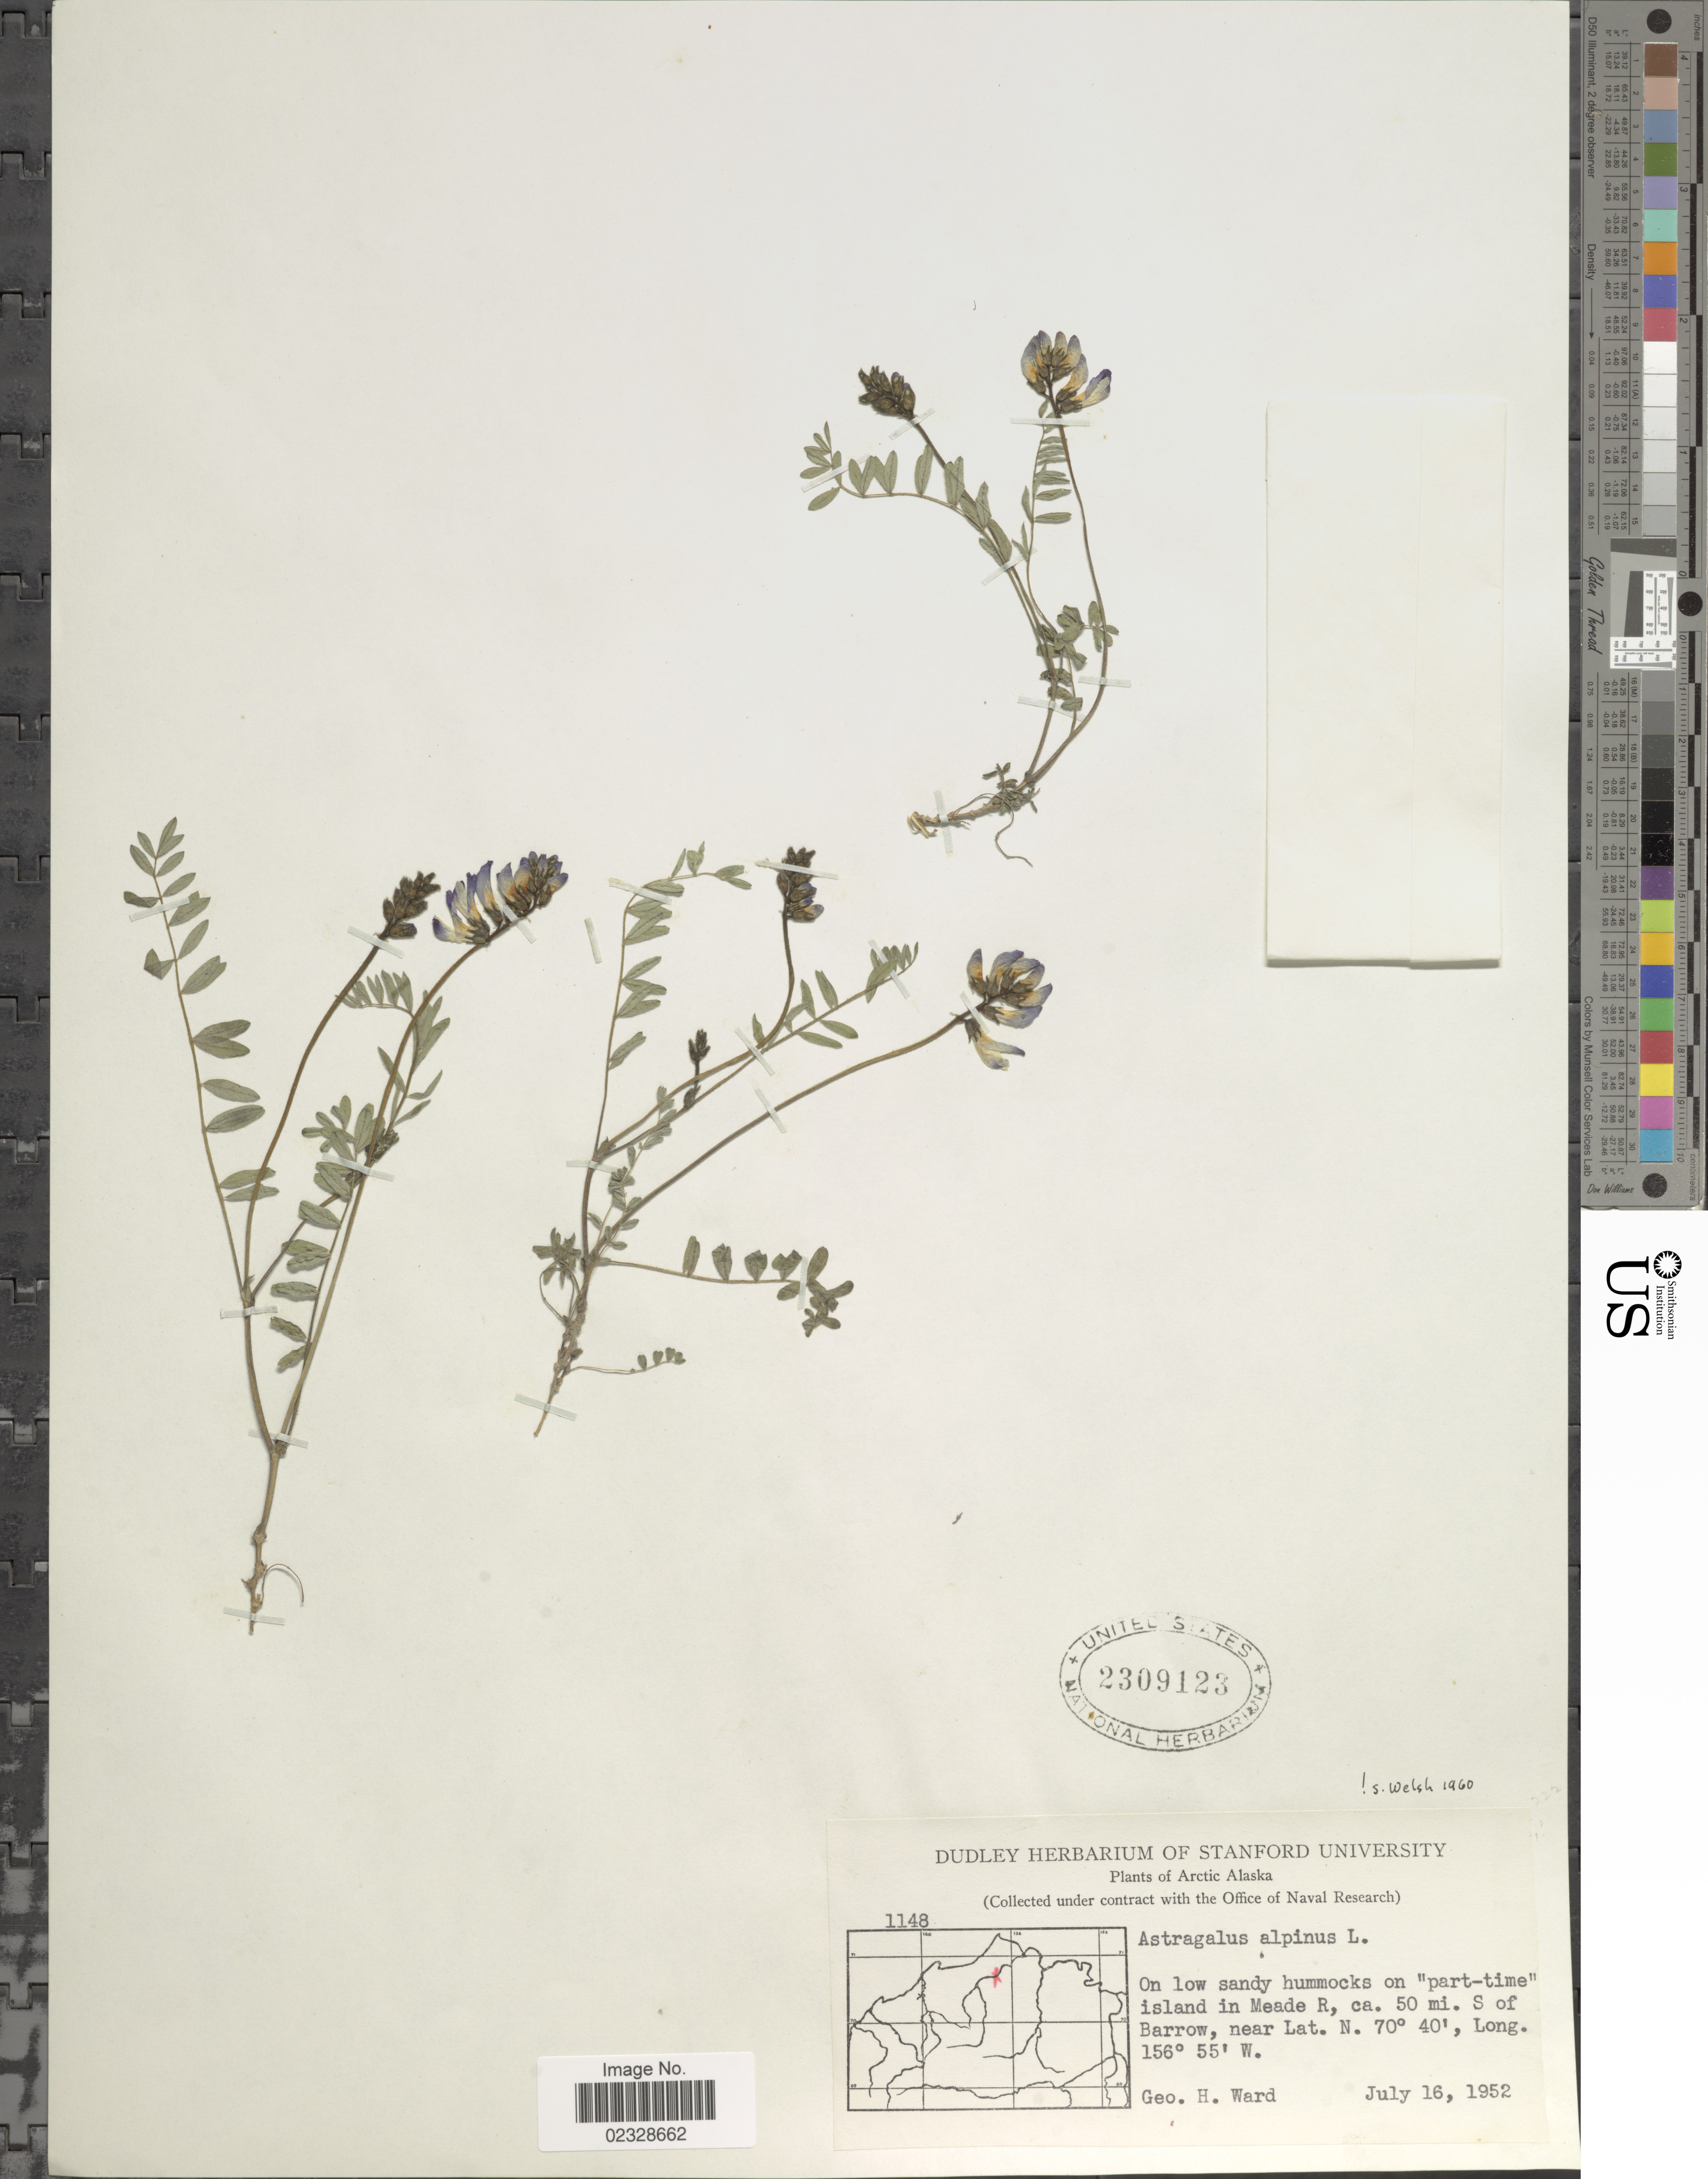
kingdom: Plantae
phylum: Tracheophyta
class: Magnoliopsida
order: Fabales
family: Fabaceae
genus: Astragalus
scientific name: Astragalus alpinus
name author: L.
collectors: G. H. Ward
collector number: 1148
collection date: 1952-07-16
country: United States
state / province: Alaska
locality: Arctic Alaska, island in Meade R, ca 50 mi S of Barrow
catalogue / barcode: US 2309123